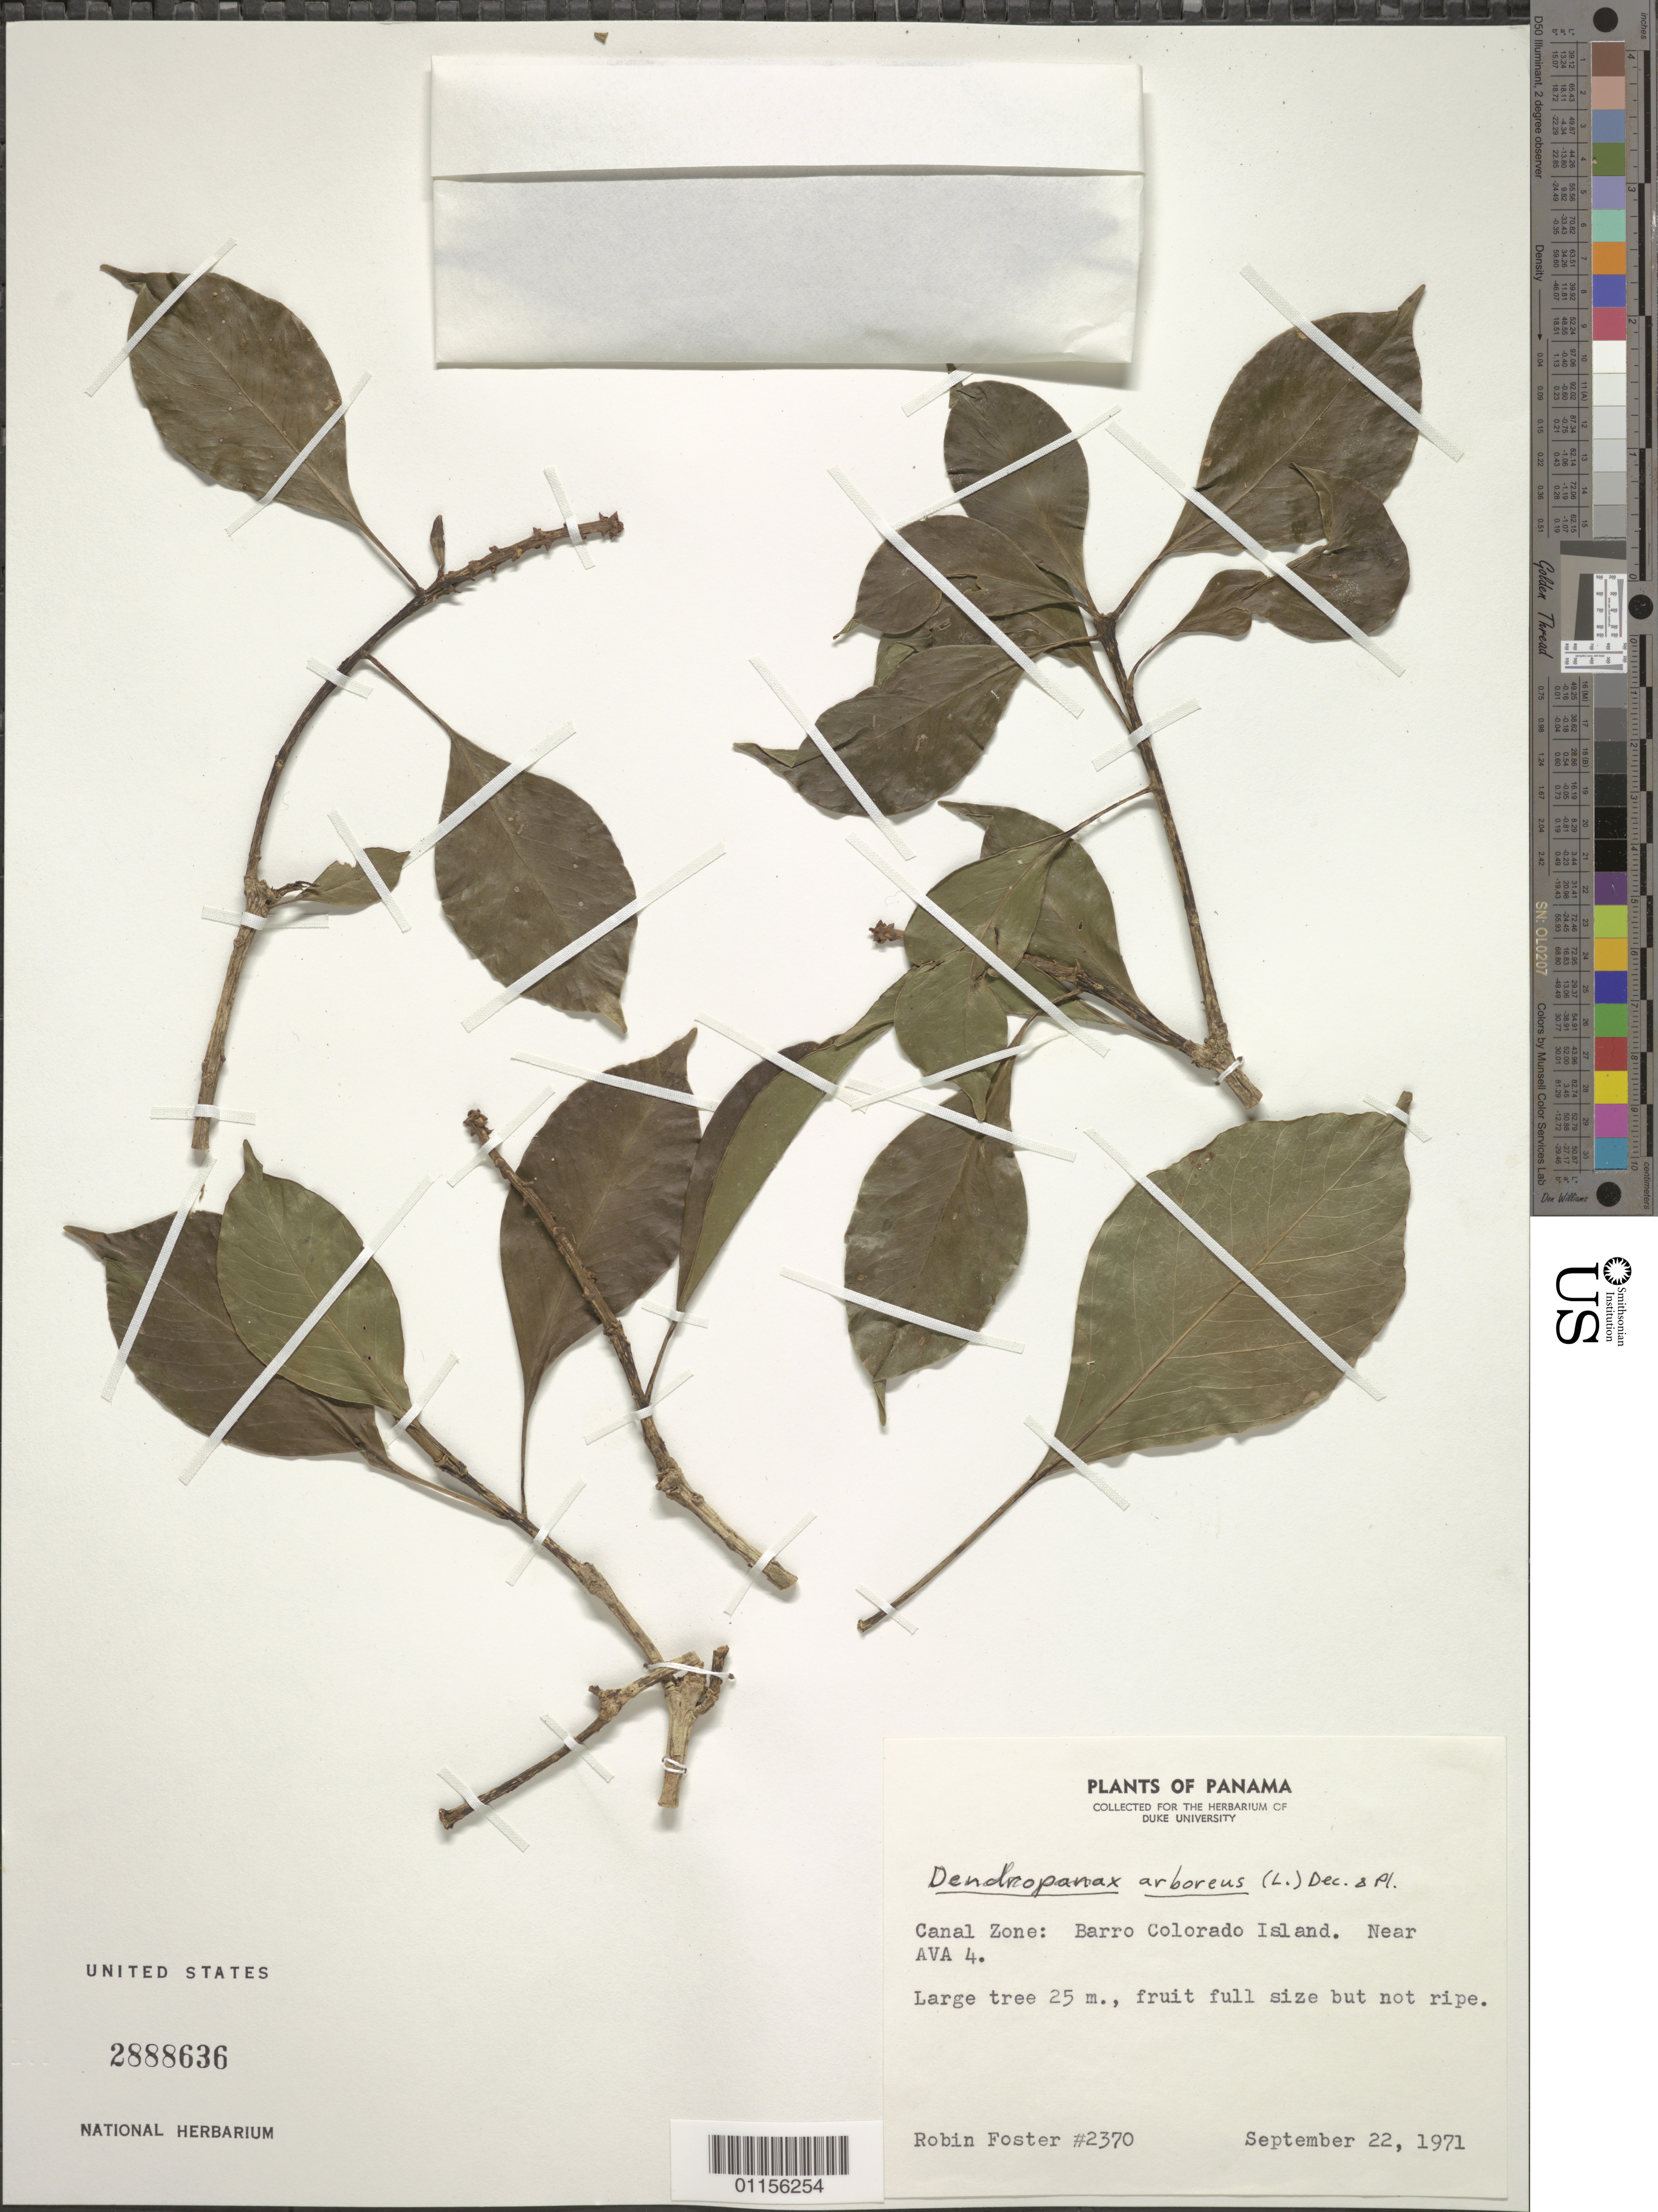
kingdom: Plantae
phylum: Tracheophyta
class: Magnoliopsida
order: Apiales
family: Araliaceae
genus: Dendropanax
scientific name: Dendropanax arboreus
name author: (L.) Decne. & Planch.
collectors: R. Foster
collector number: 2370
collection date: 1971-09-22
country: Panama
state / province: Panamá Oeste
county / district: Canal Zone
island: Barro Colorado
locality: Barro Colorado Island. Near AVA 4.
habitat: Large tree.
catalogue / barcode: US 2888636